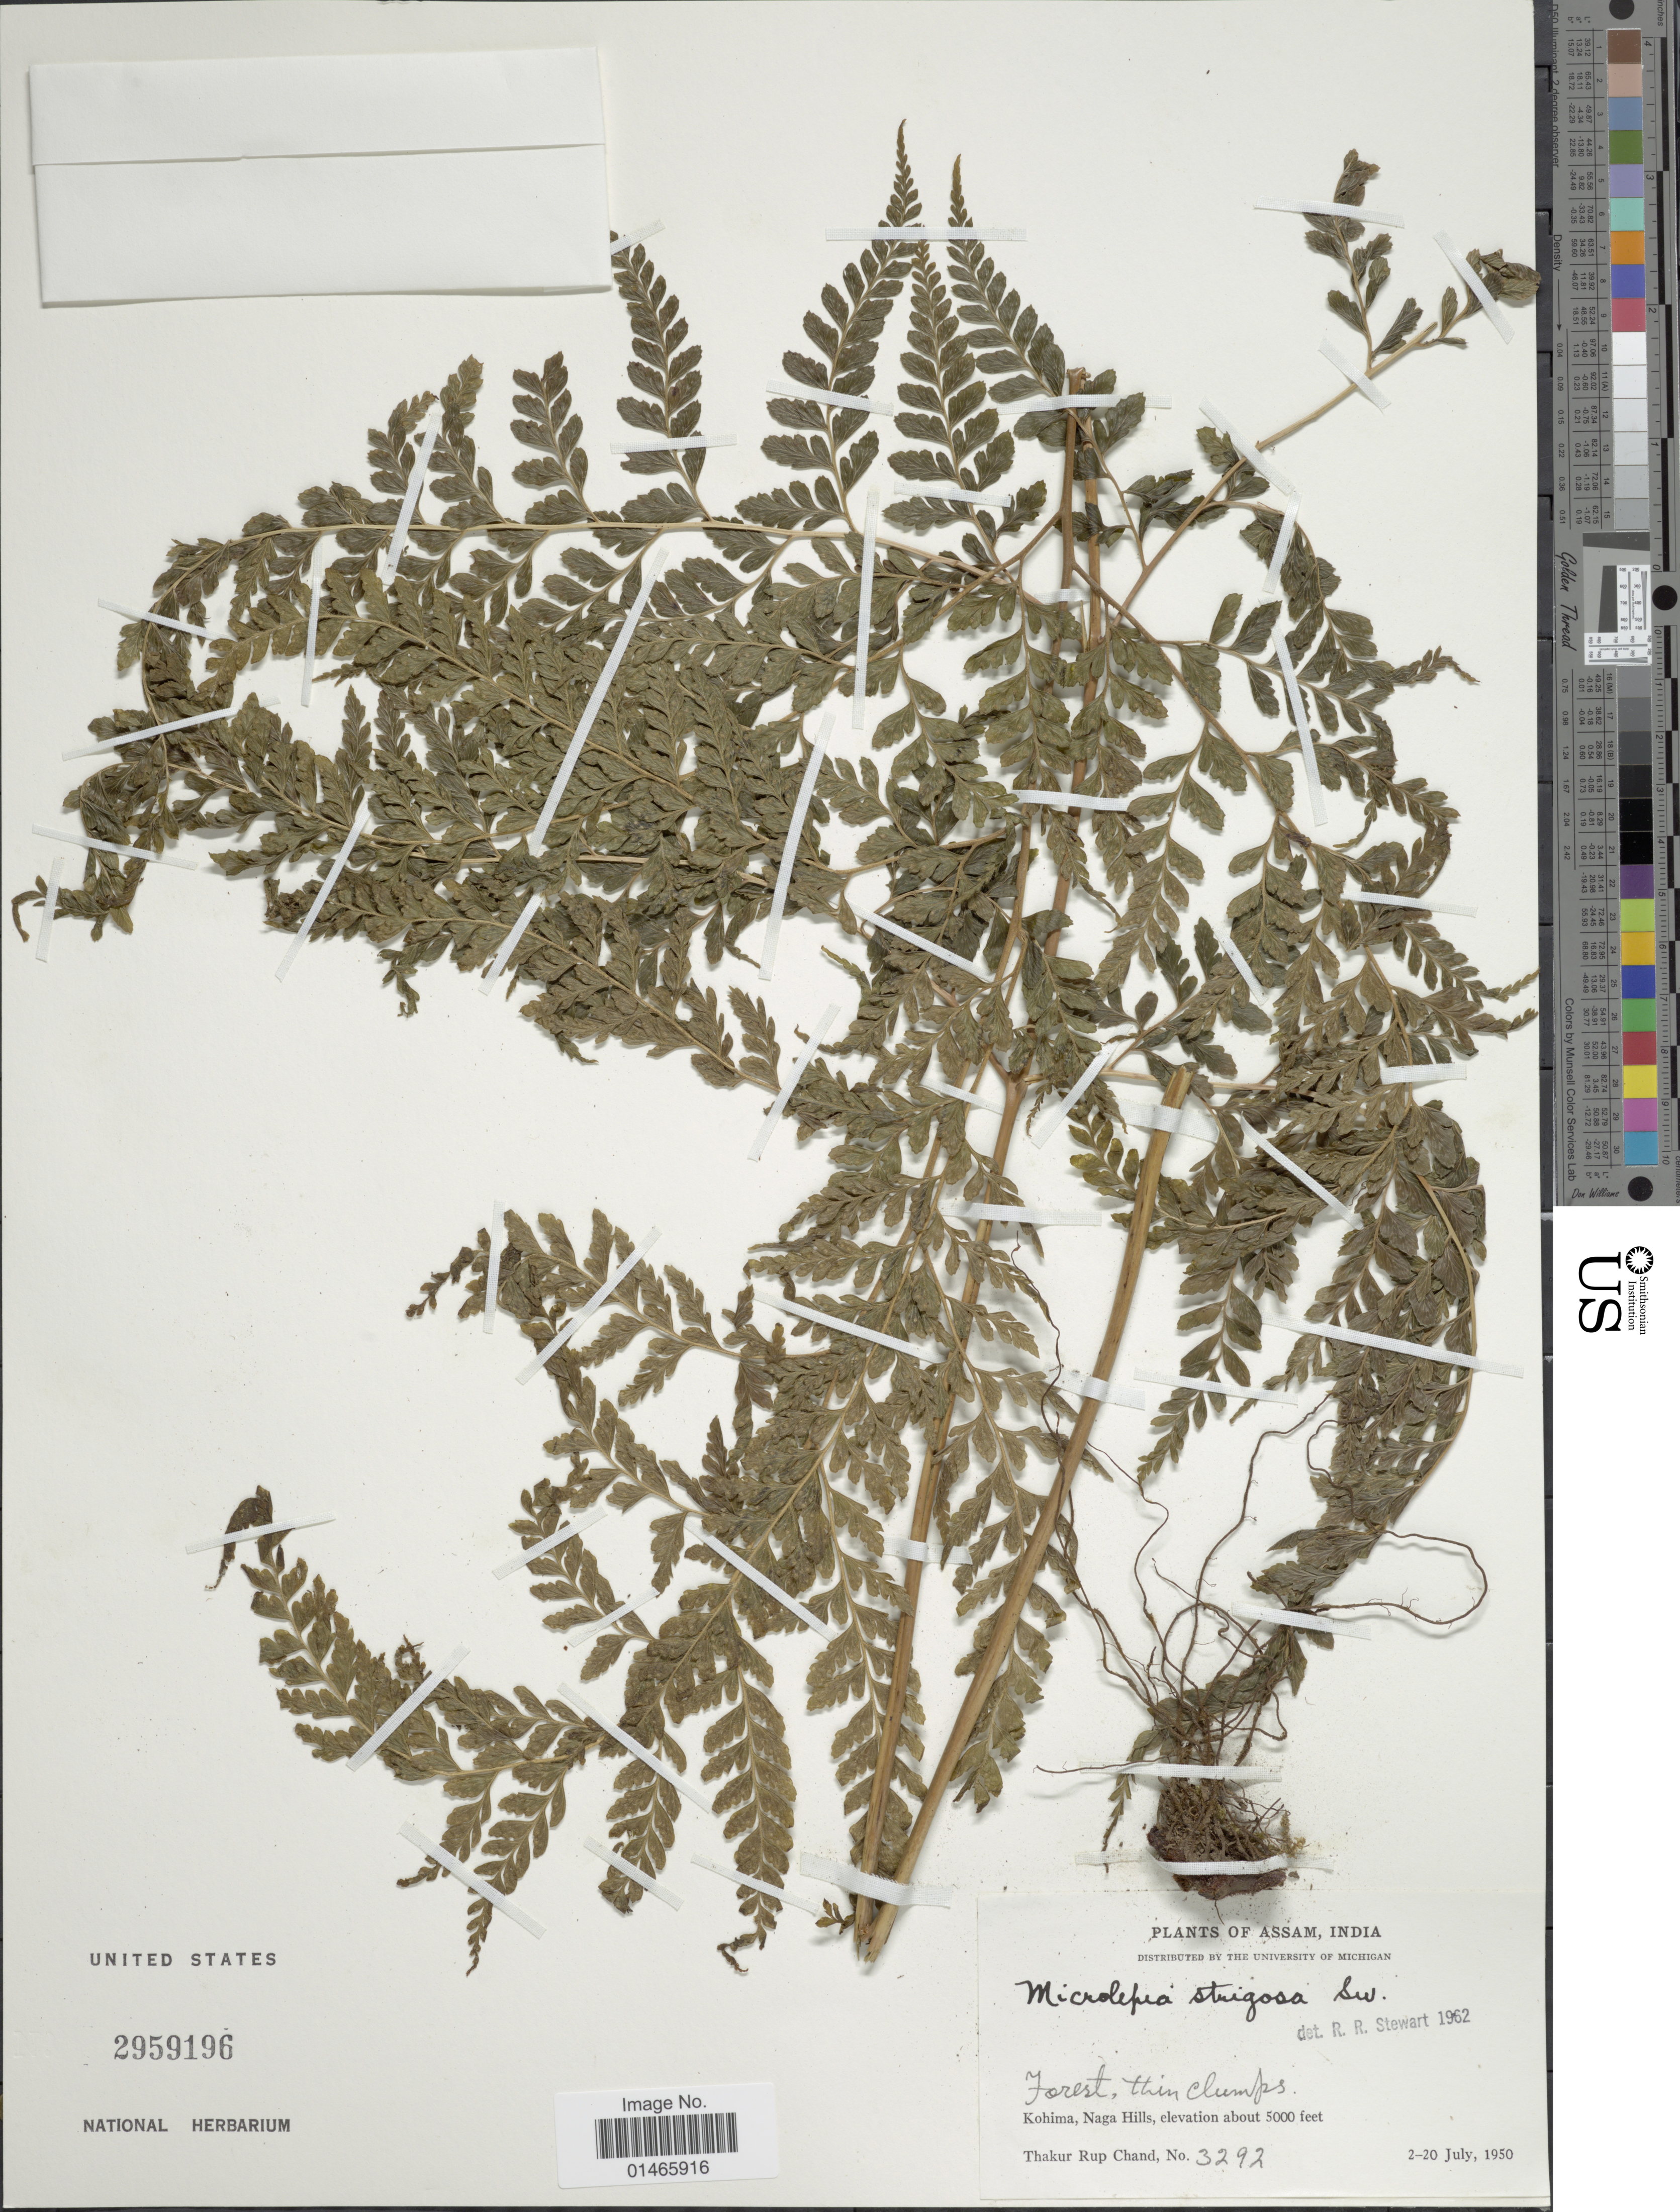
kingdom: Plantae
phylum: Tracheophyta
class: Polypodiopsida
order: Polypodiales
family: Dennstaedtiaceae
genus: Microlepia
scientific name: Microlepia strigosa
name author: (Thunb.) J. Presl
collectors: T. R. Chand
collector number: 3292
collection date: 1950-07-02/1950-07-20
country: India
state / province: Nagaland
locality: Kohima, Naga Hills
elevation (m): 1524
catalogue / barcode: US 2959196